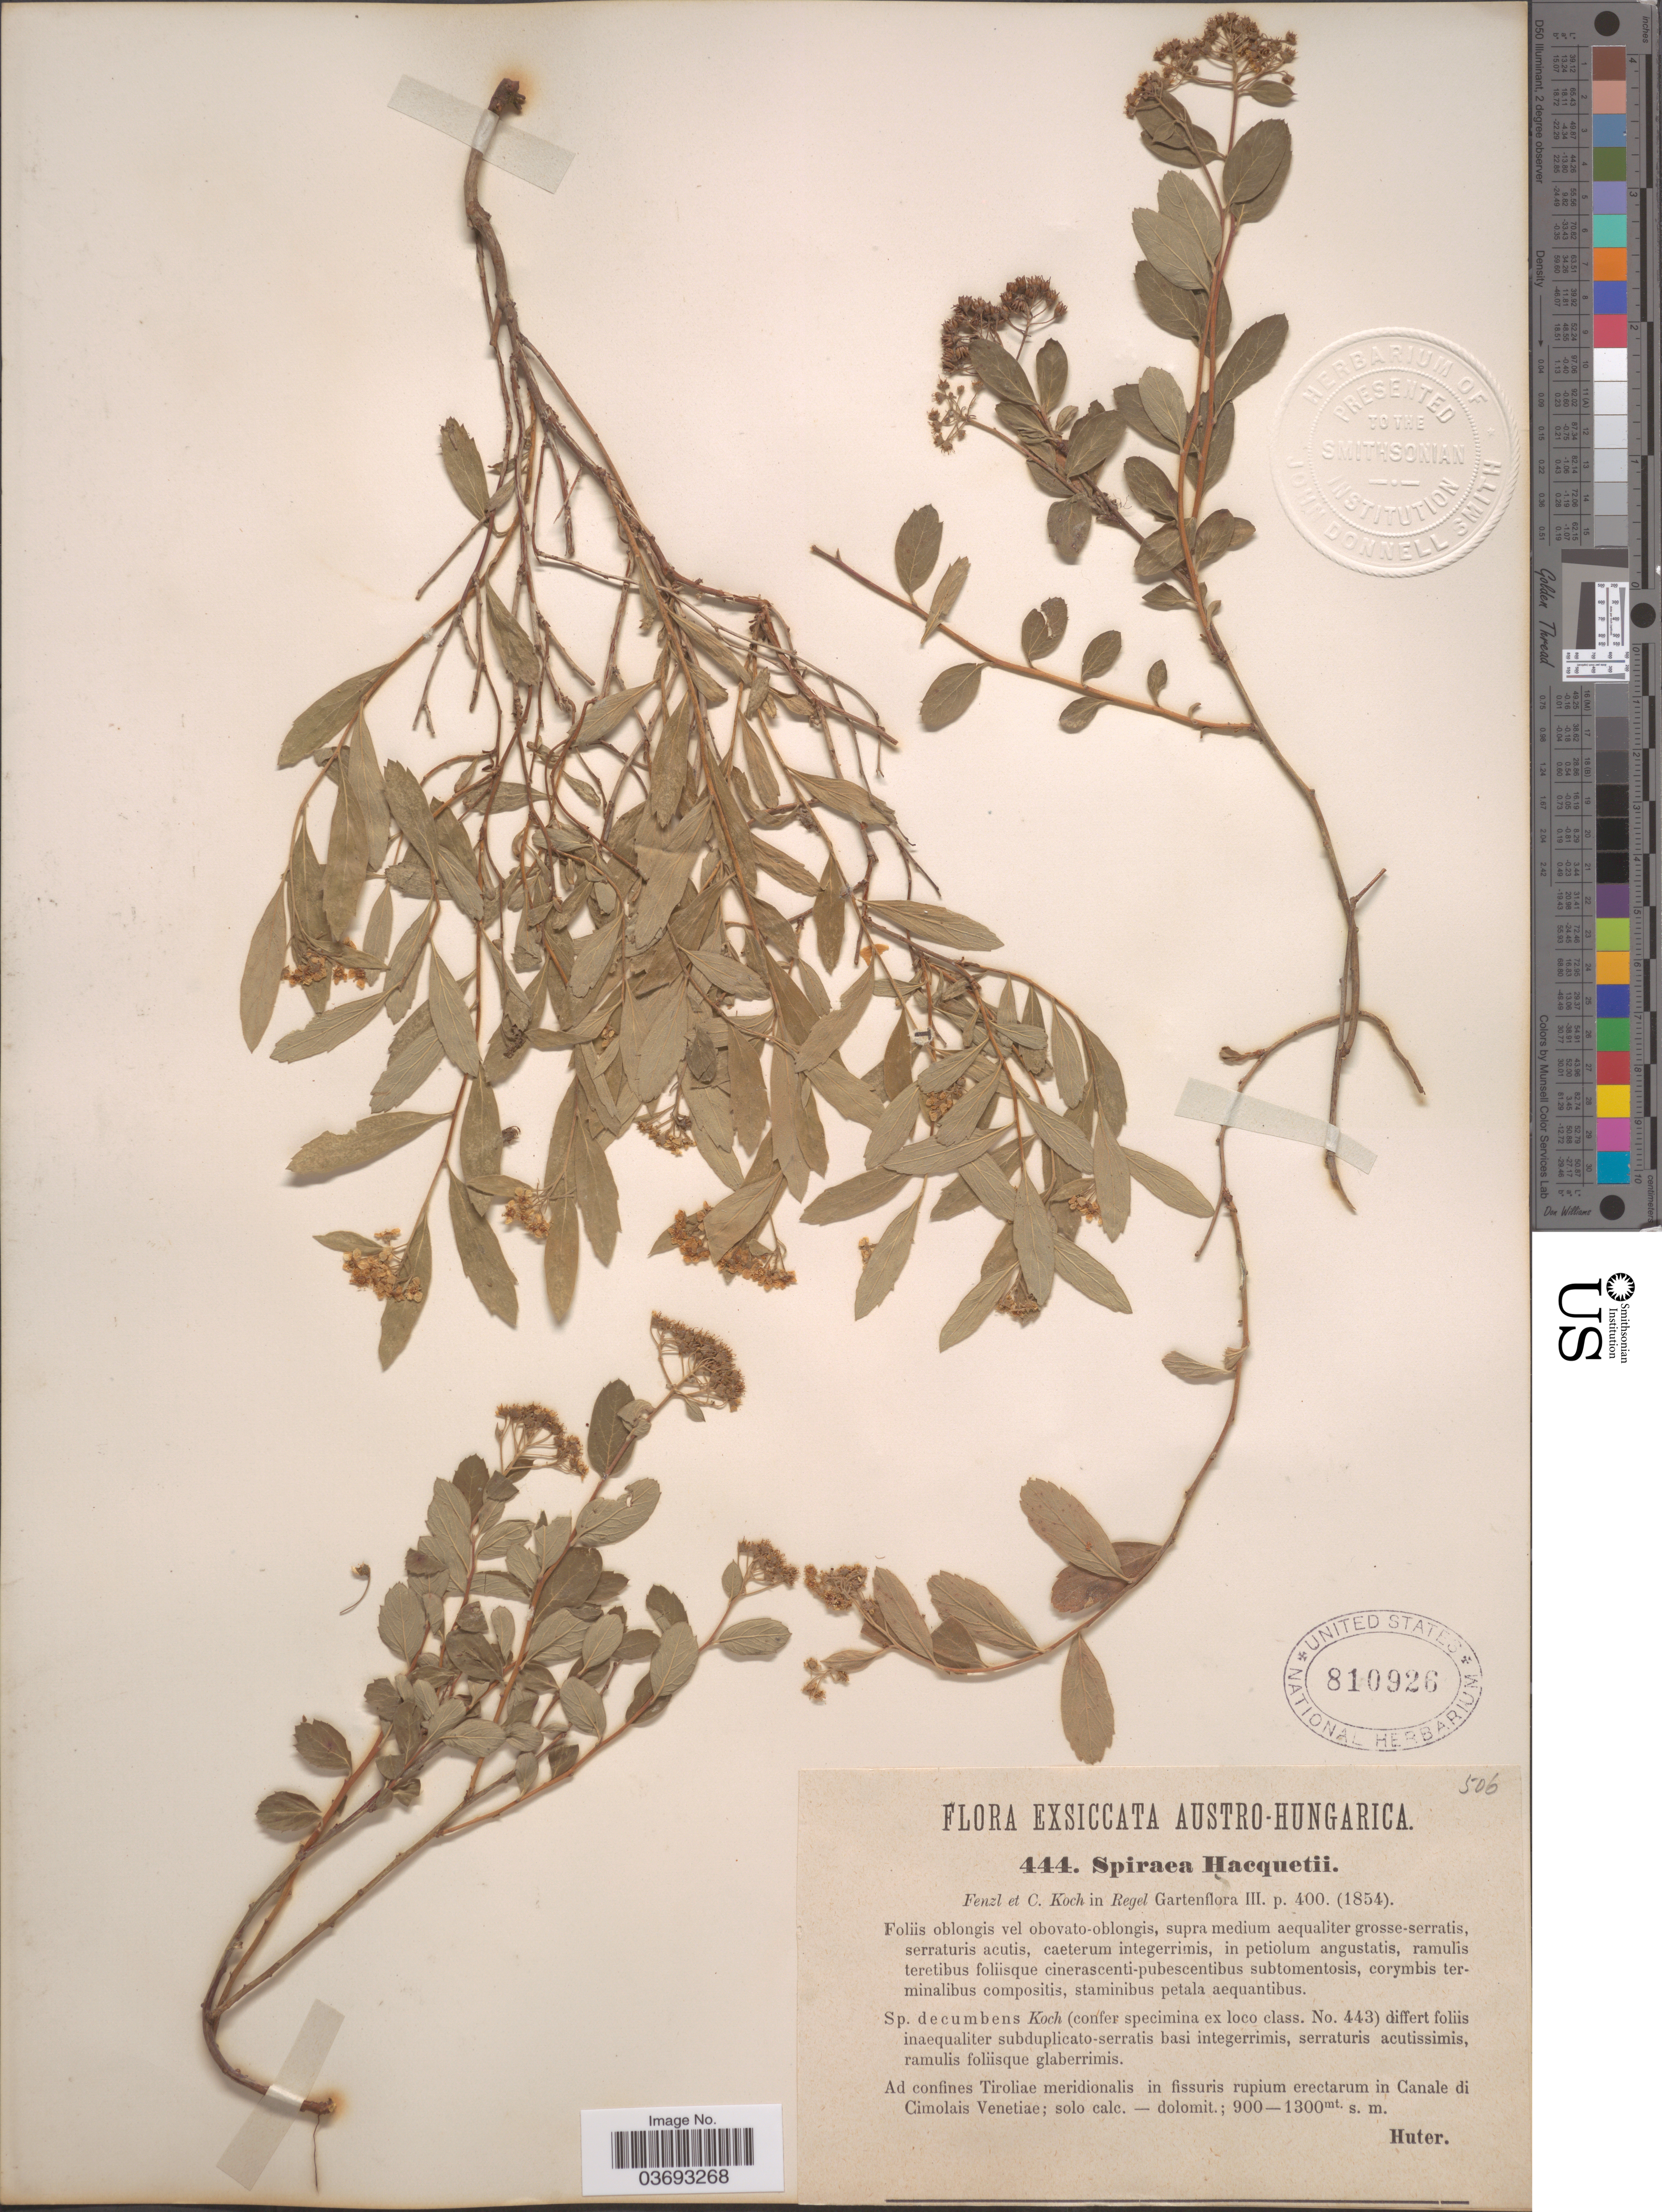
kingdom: Plantae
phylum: Tracheophyta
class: Magnoliopsida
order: Rosales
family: Rosaceae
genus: Spiraea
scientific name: Spiraea hacquetii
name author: Fenzl & K. Koch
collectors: -. Huter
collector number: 444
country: Italy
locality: Austro-Hungarica. Ad confines Tiroliae meridionalis in fissuris rupium erectarum in Canale di Cimolais Venetiae; solo calc.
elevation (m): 900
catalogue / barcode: US 810926